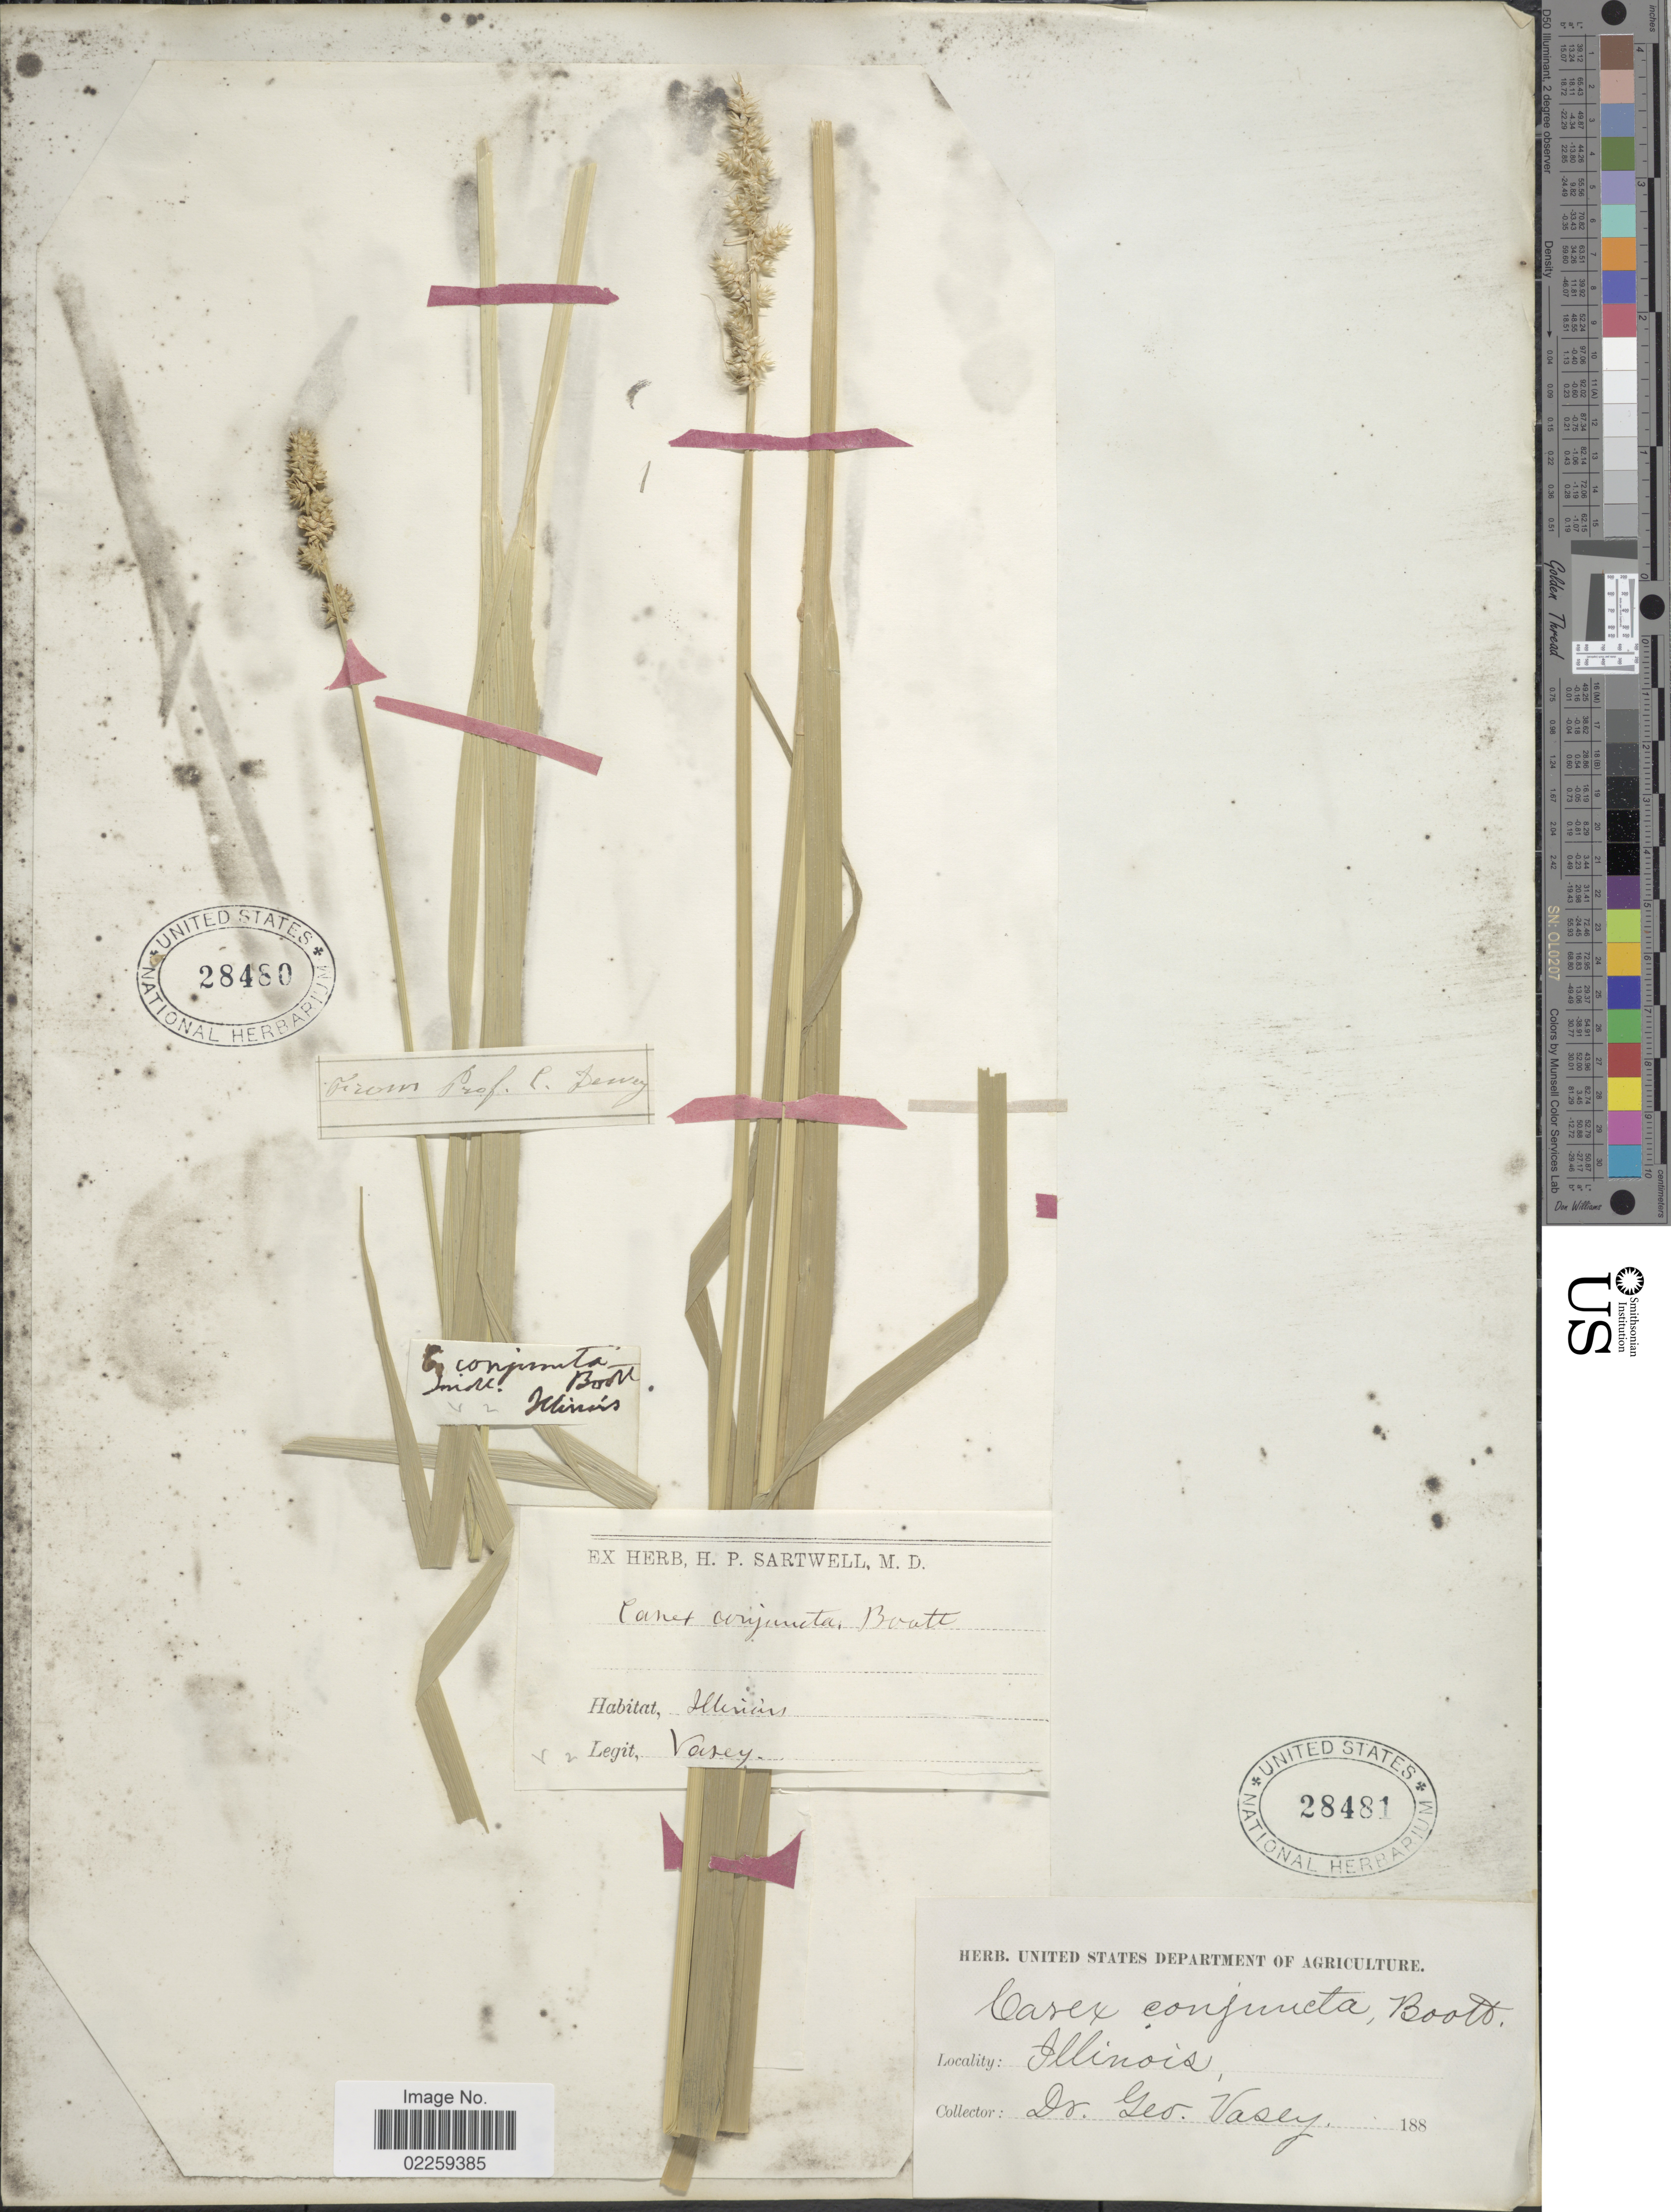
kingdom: Plantae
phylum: Tracheophyta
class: Liliopsida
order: Poales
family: Cyperaceae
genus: Carex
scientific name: Carex conjuncta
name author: Boott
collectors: G. Vasey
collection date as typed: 188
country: United States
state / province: Illinois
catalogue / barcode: US 28481